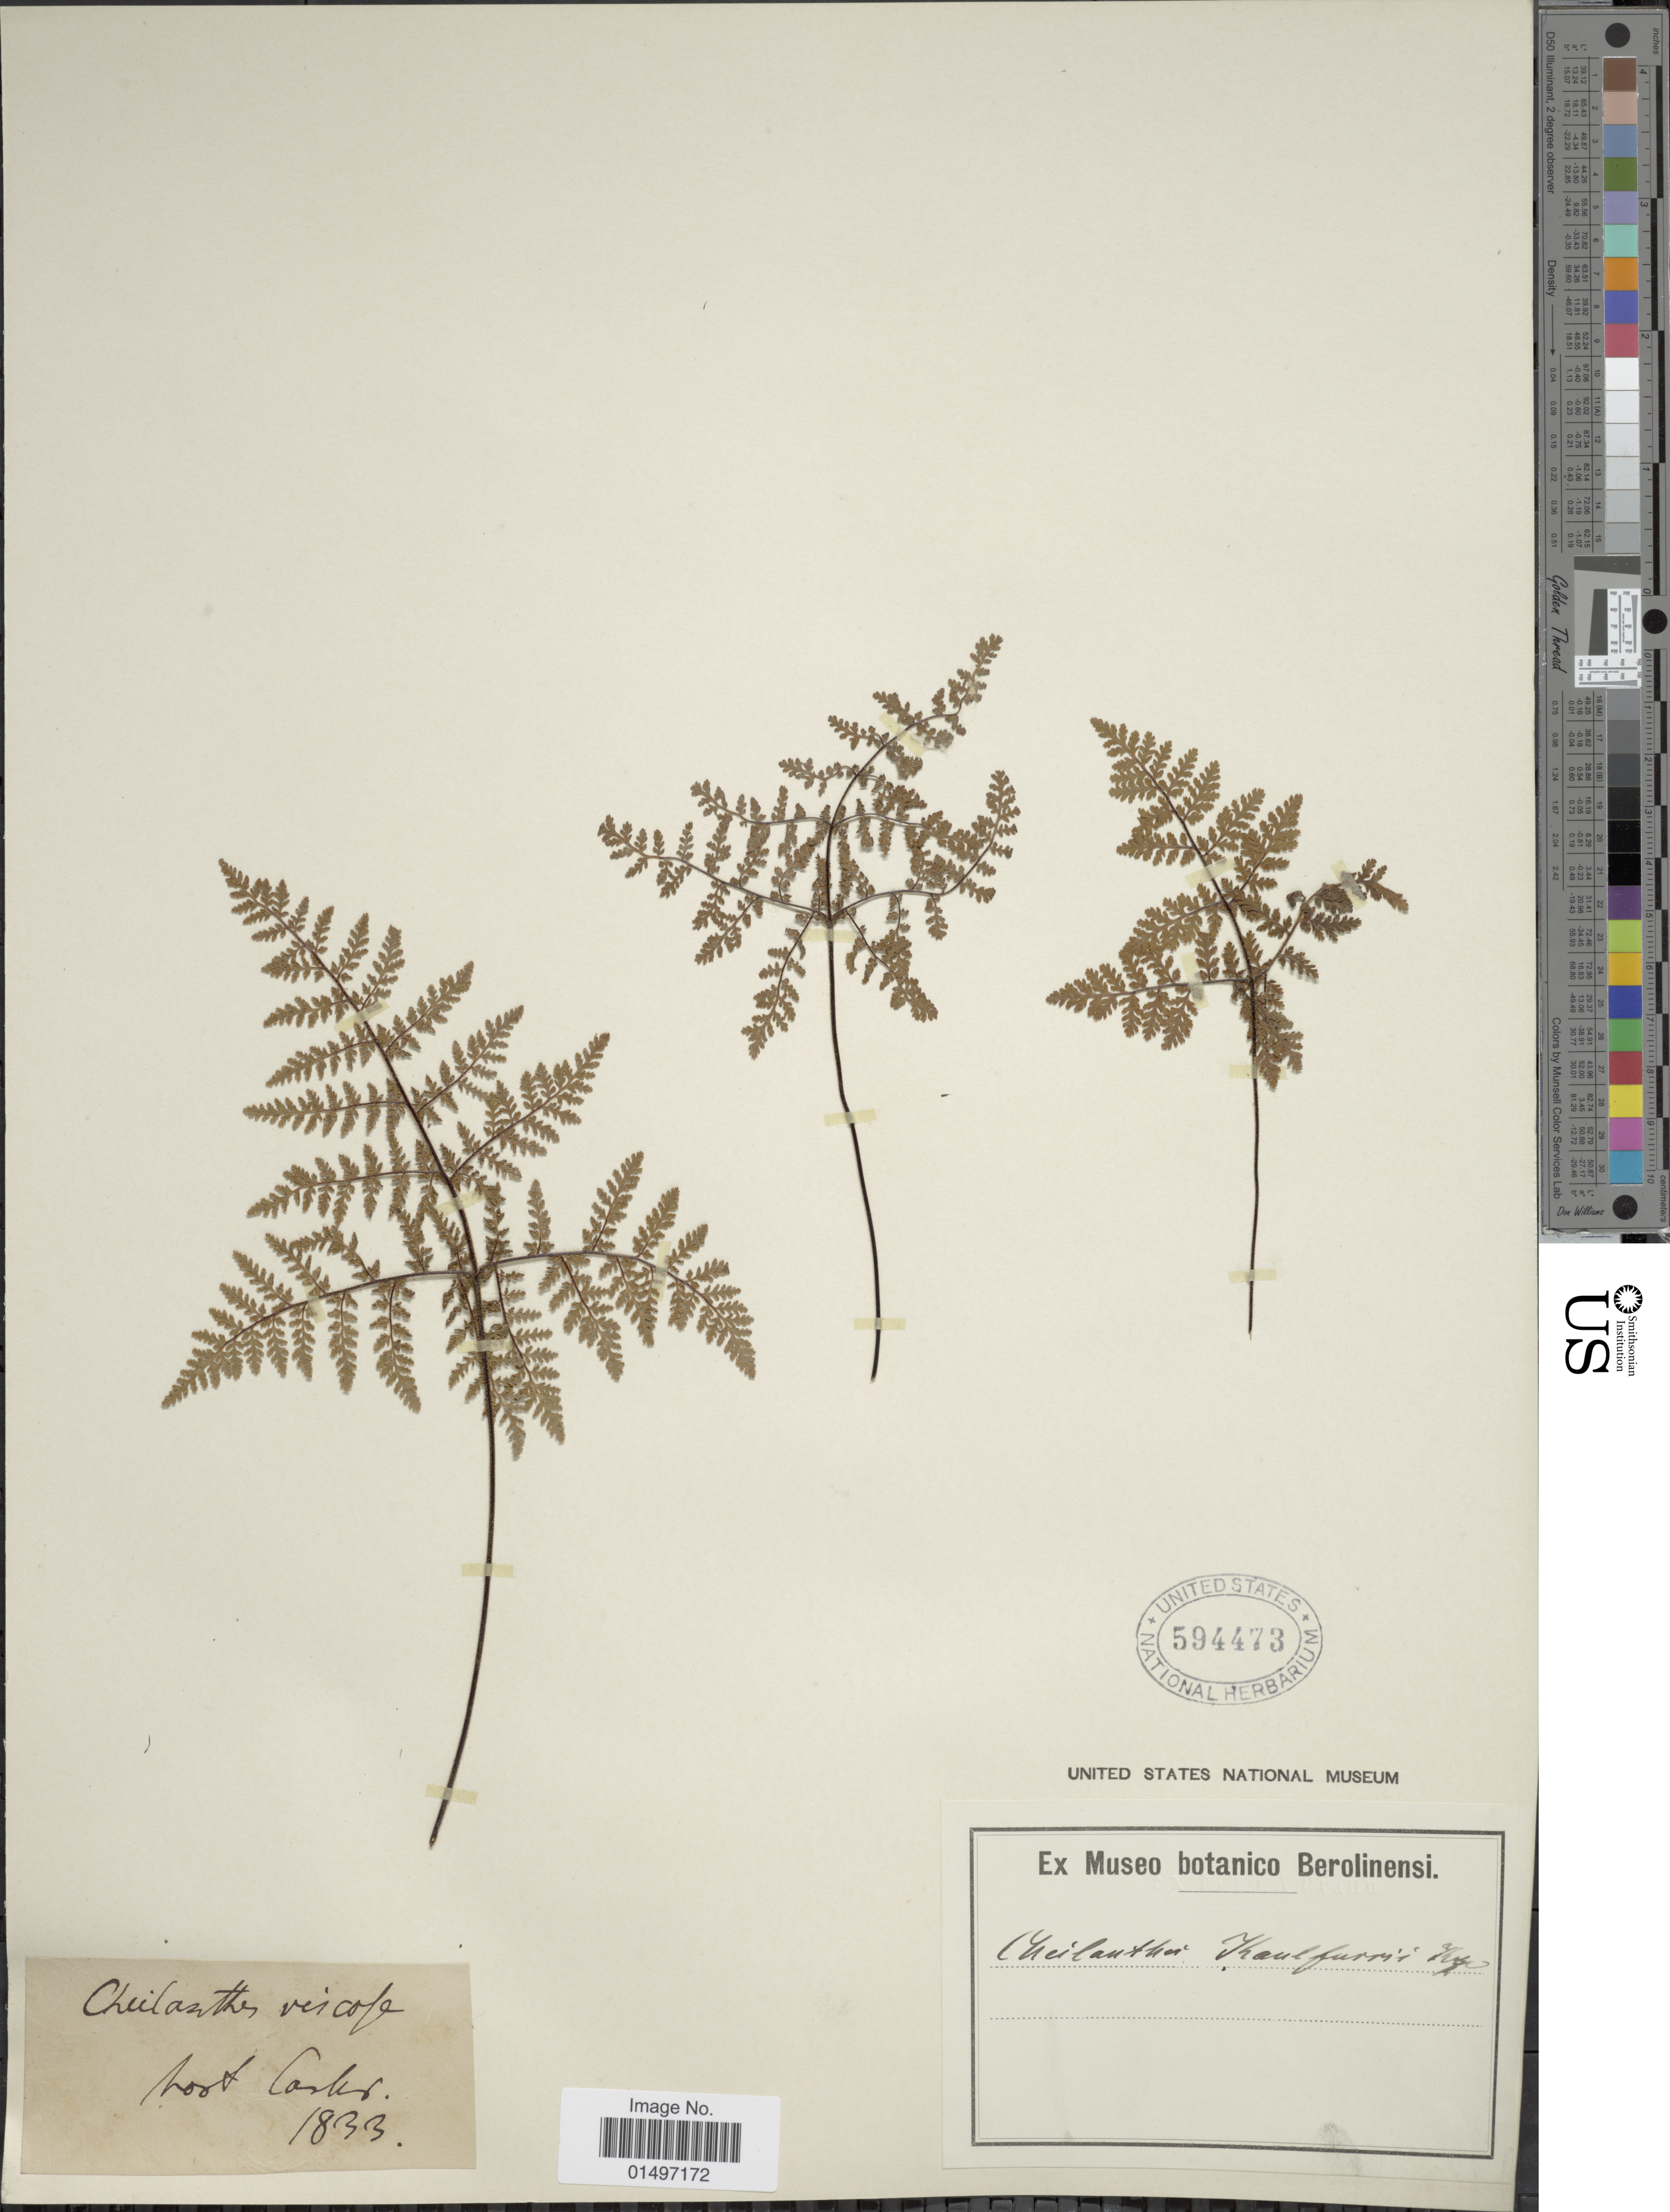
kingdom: Plantae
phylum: Tracheophyta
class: Polypodiopsida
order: Polypodiales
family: Pteridaceae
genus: Gaga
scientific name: Gaga kaulfussii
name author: (Kunze) Fay W. Li & Windham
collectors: ex Museo Botanico Berolinensi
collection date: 1833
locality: Loot Casler. [interpreted] [unsure placement]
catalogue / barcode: US 594473